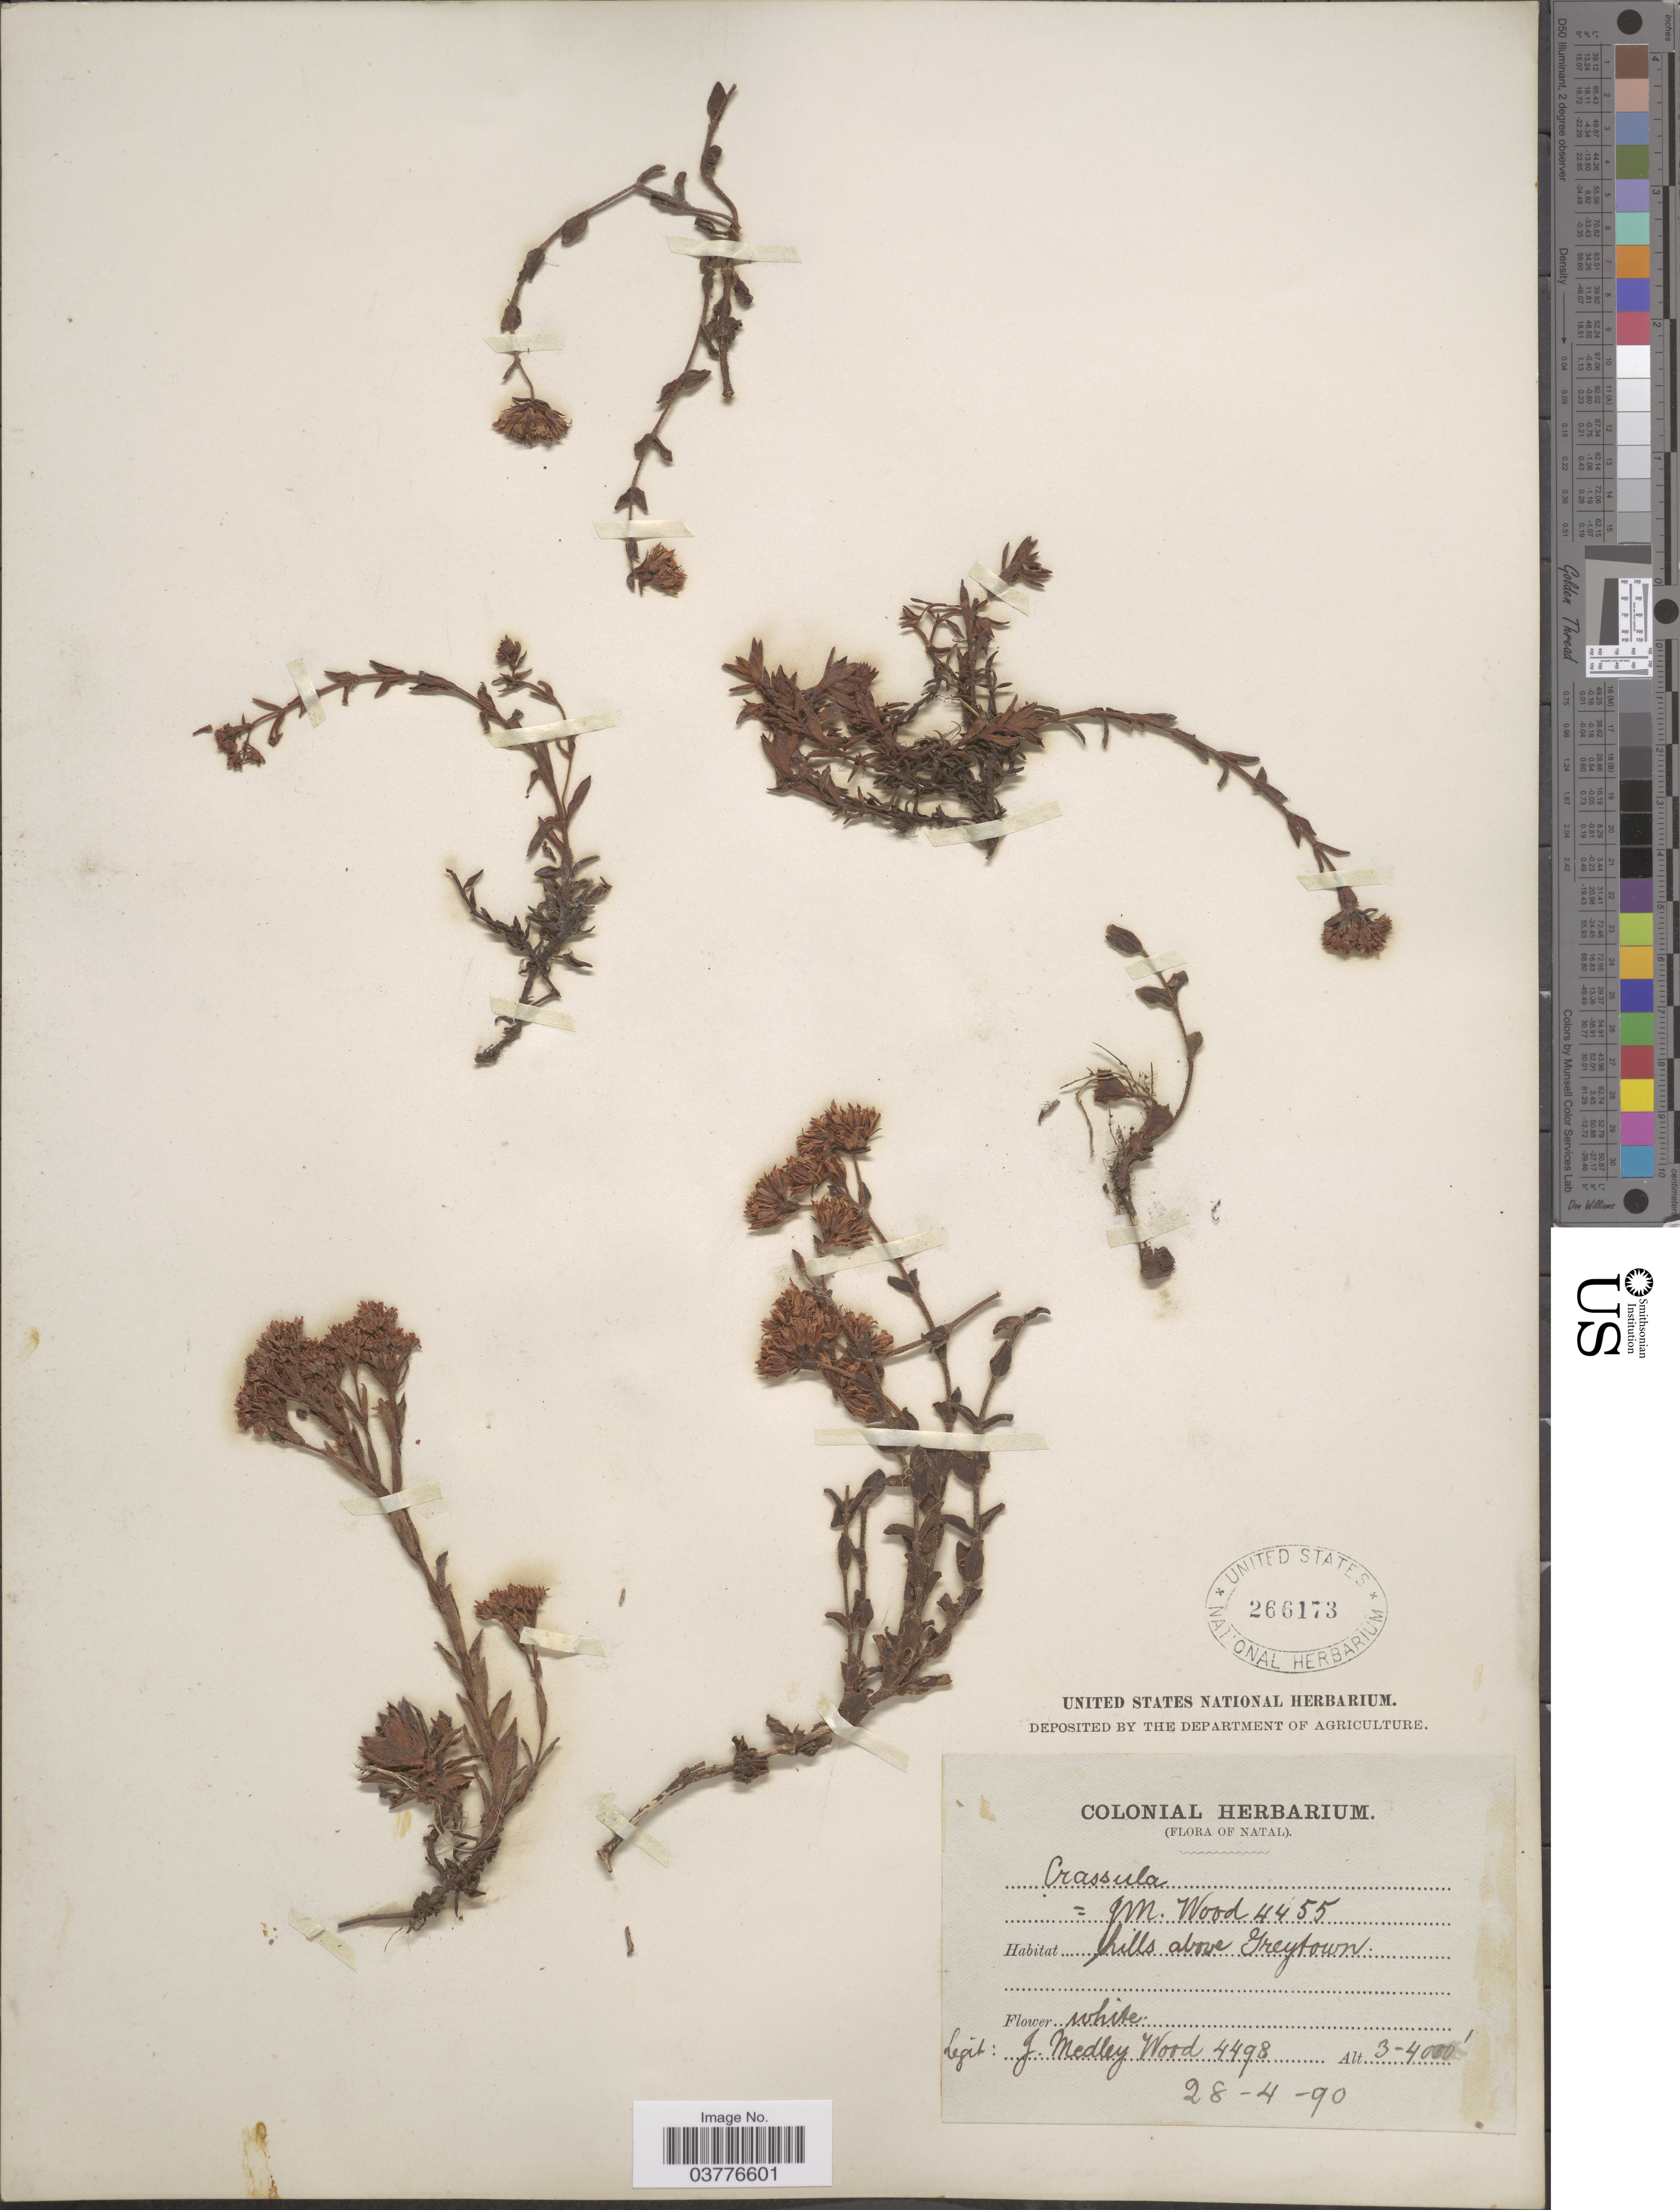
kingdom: Plantae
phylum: Tracheophyta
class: Magnoliopsida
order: Saxifragales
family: Crassulaceae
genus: Crassula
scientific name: Crassula sp.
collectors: J. Medley Wood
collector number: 4498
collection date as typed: Transcribed d/m/y: 18/4/90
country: South Africa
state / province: KwaZulu-Natal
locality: Natal. Hills above Greytown.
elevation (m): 914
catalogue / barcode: US 266173